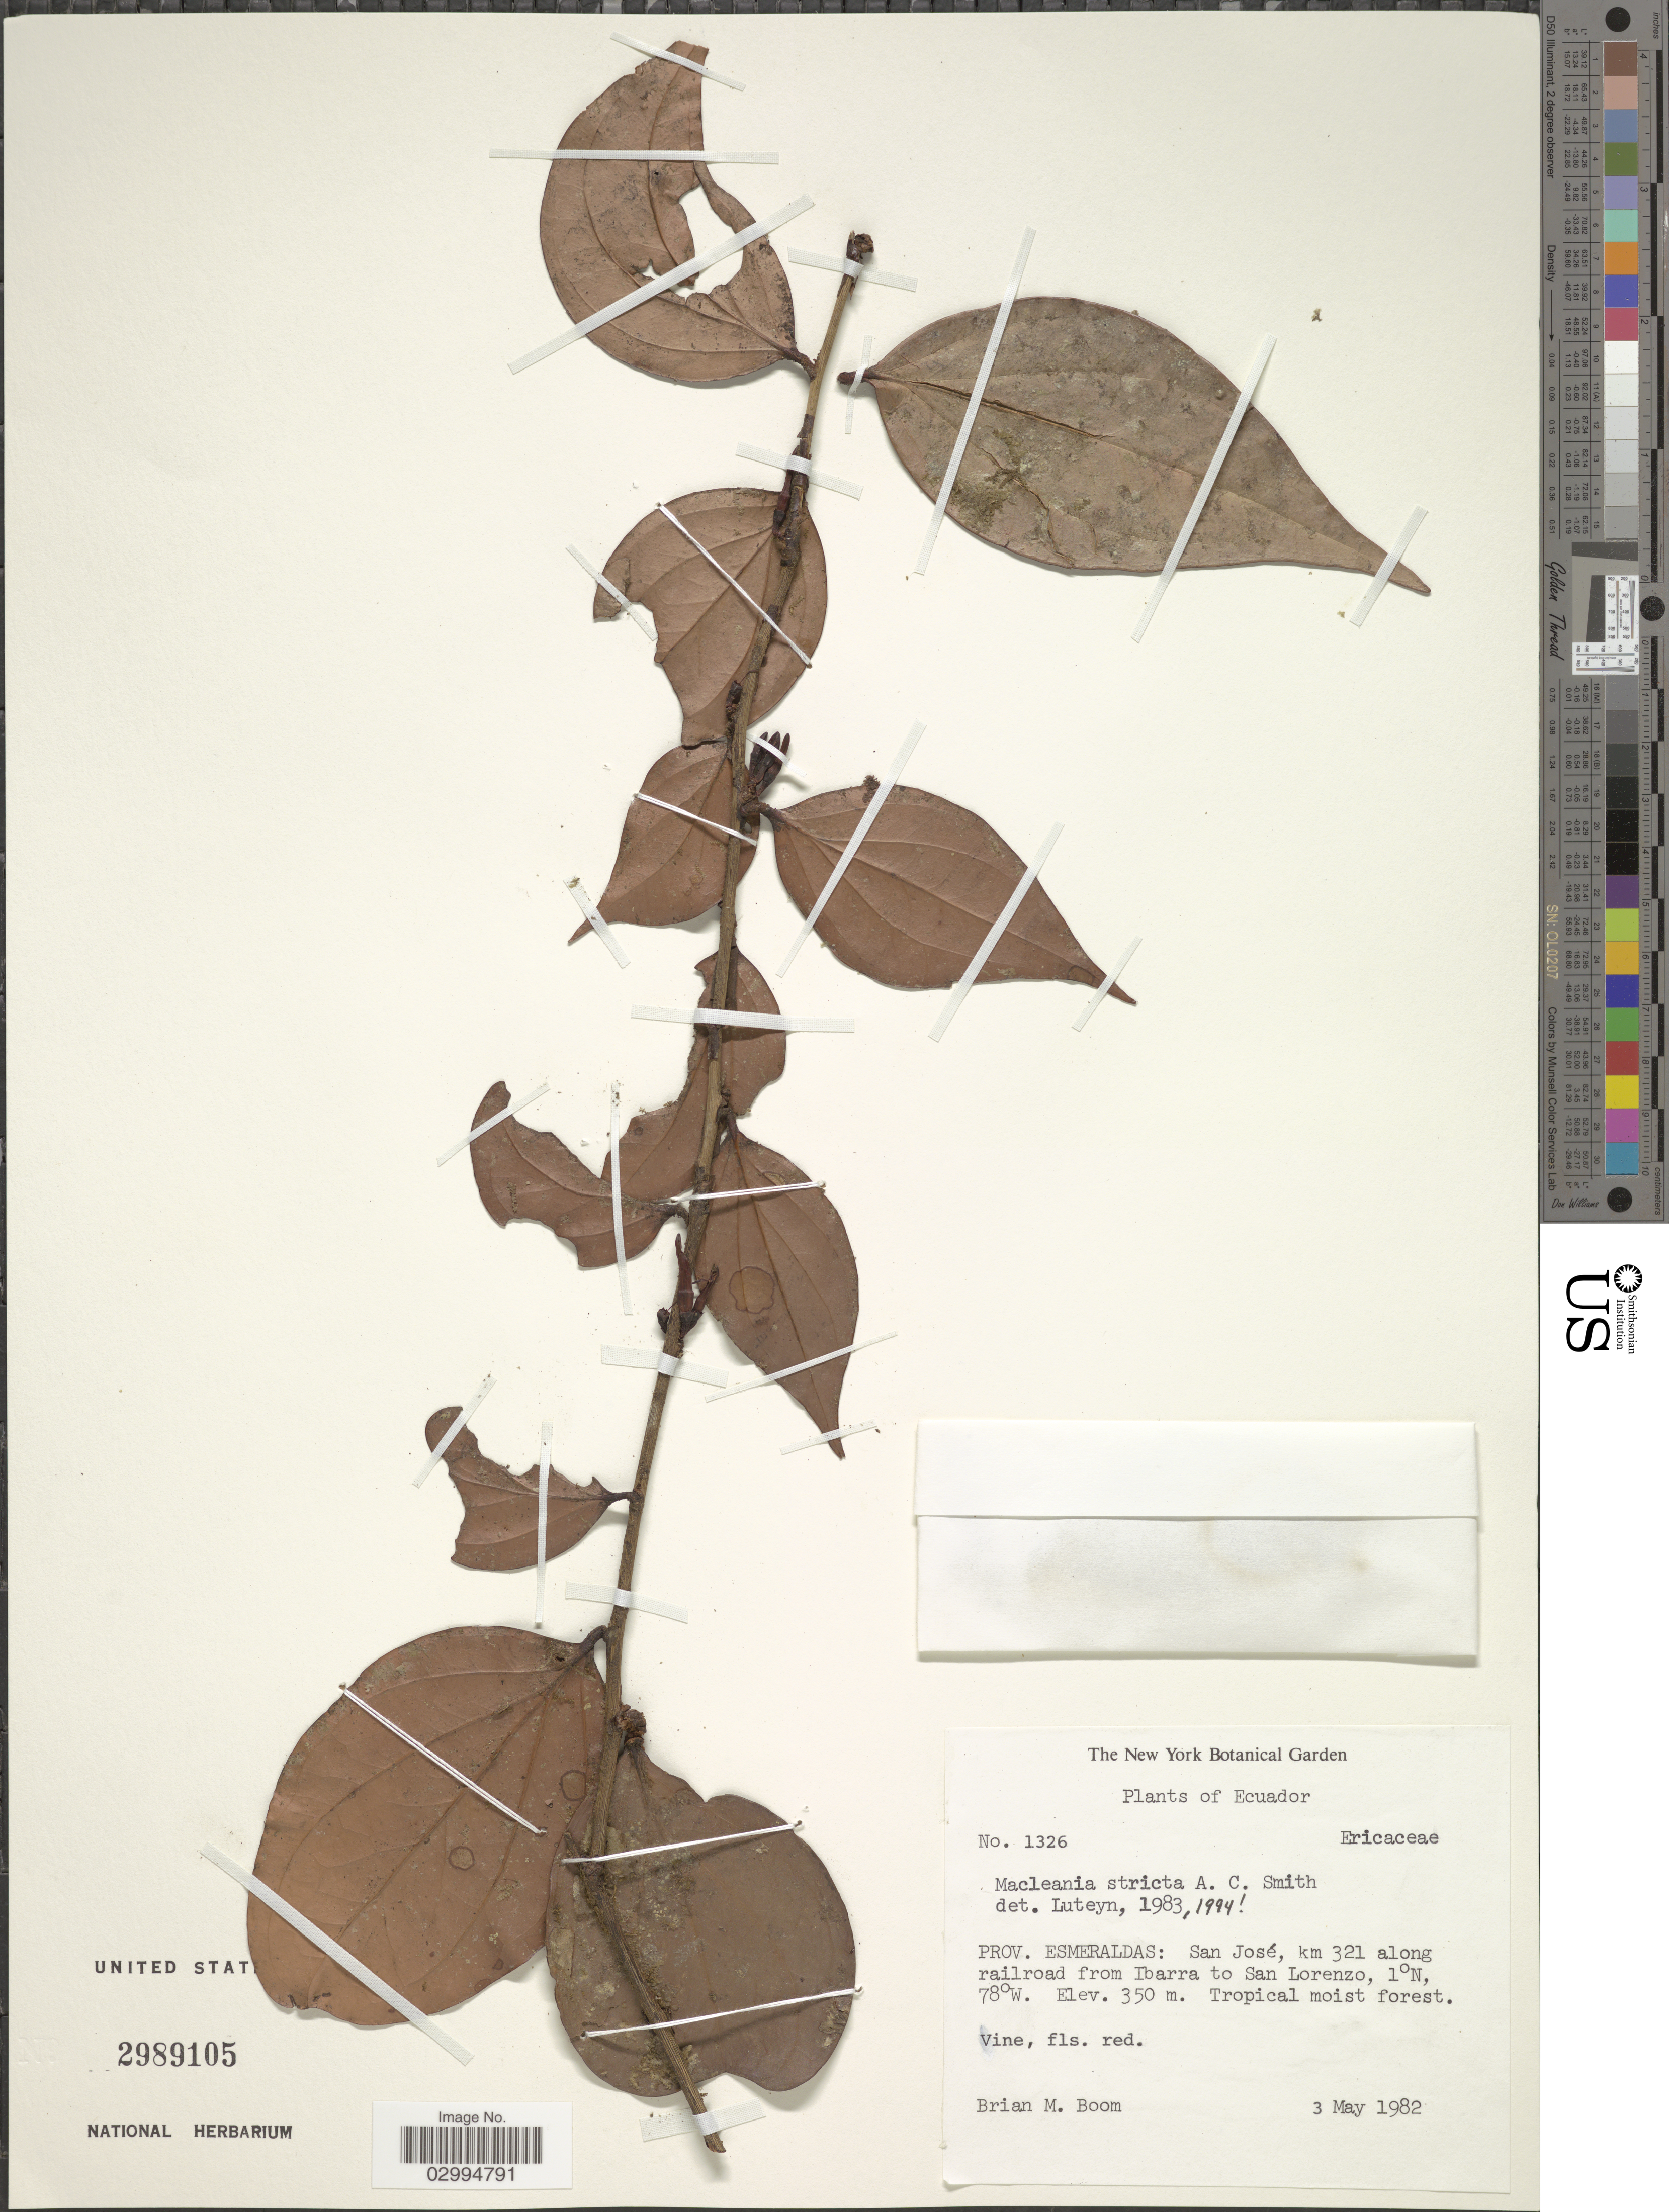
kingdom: Plantae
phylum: Tracheophyta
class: Magnoliopsida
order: Ericales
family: Ericaceae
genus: Macleania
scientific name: Macleania stricta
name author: A.C. Sm.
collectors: B. M. Boom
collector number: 1326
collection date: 1982-05-03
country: Ecuador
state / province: Esmeraldas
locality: San José, km 321 along railroad from Ibarra to San Lorenzo.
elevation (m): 350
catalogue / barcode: US 2989105